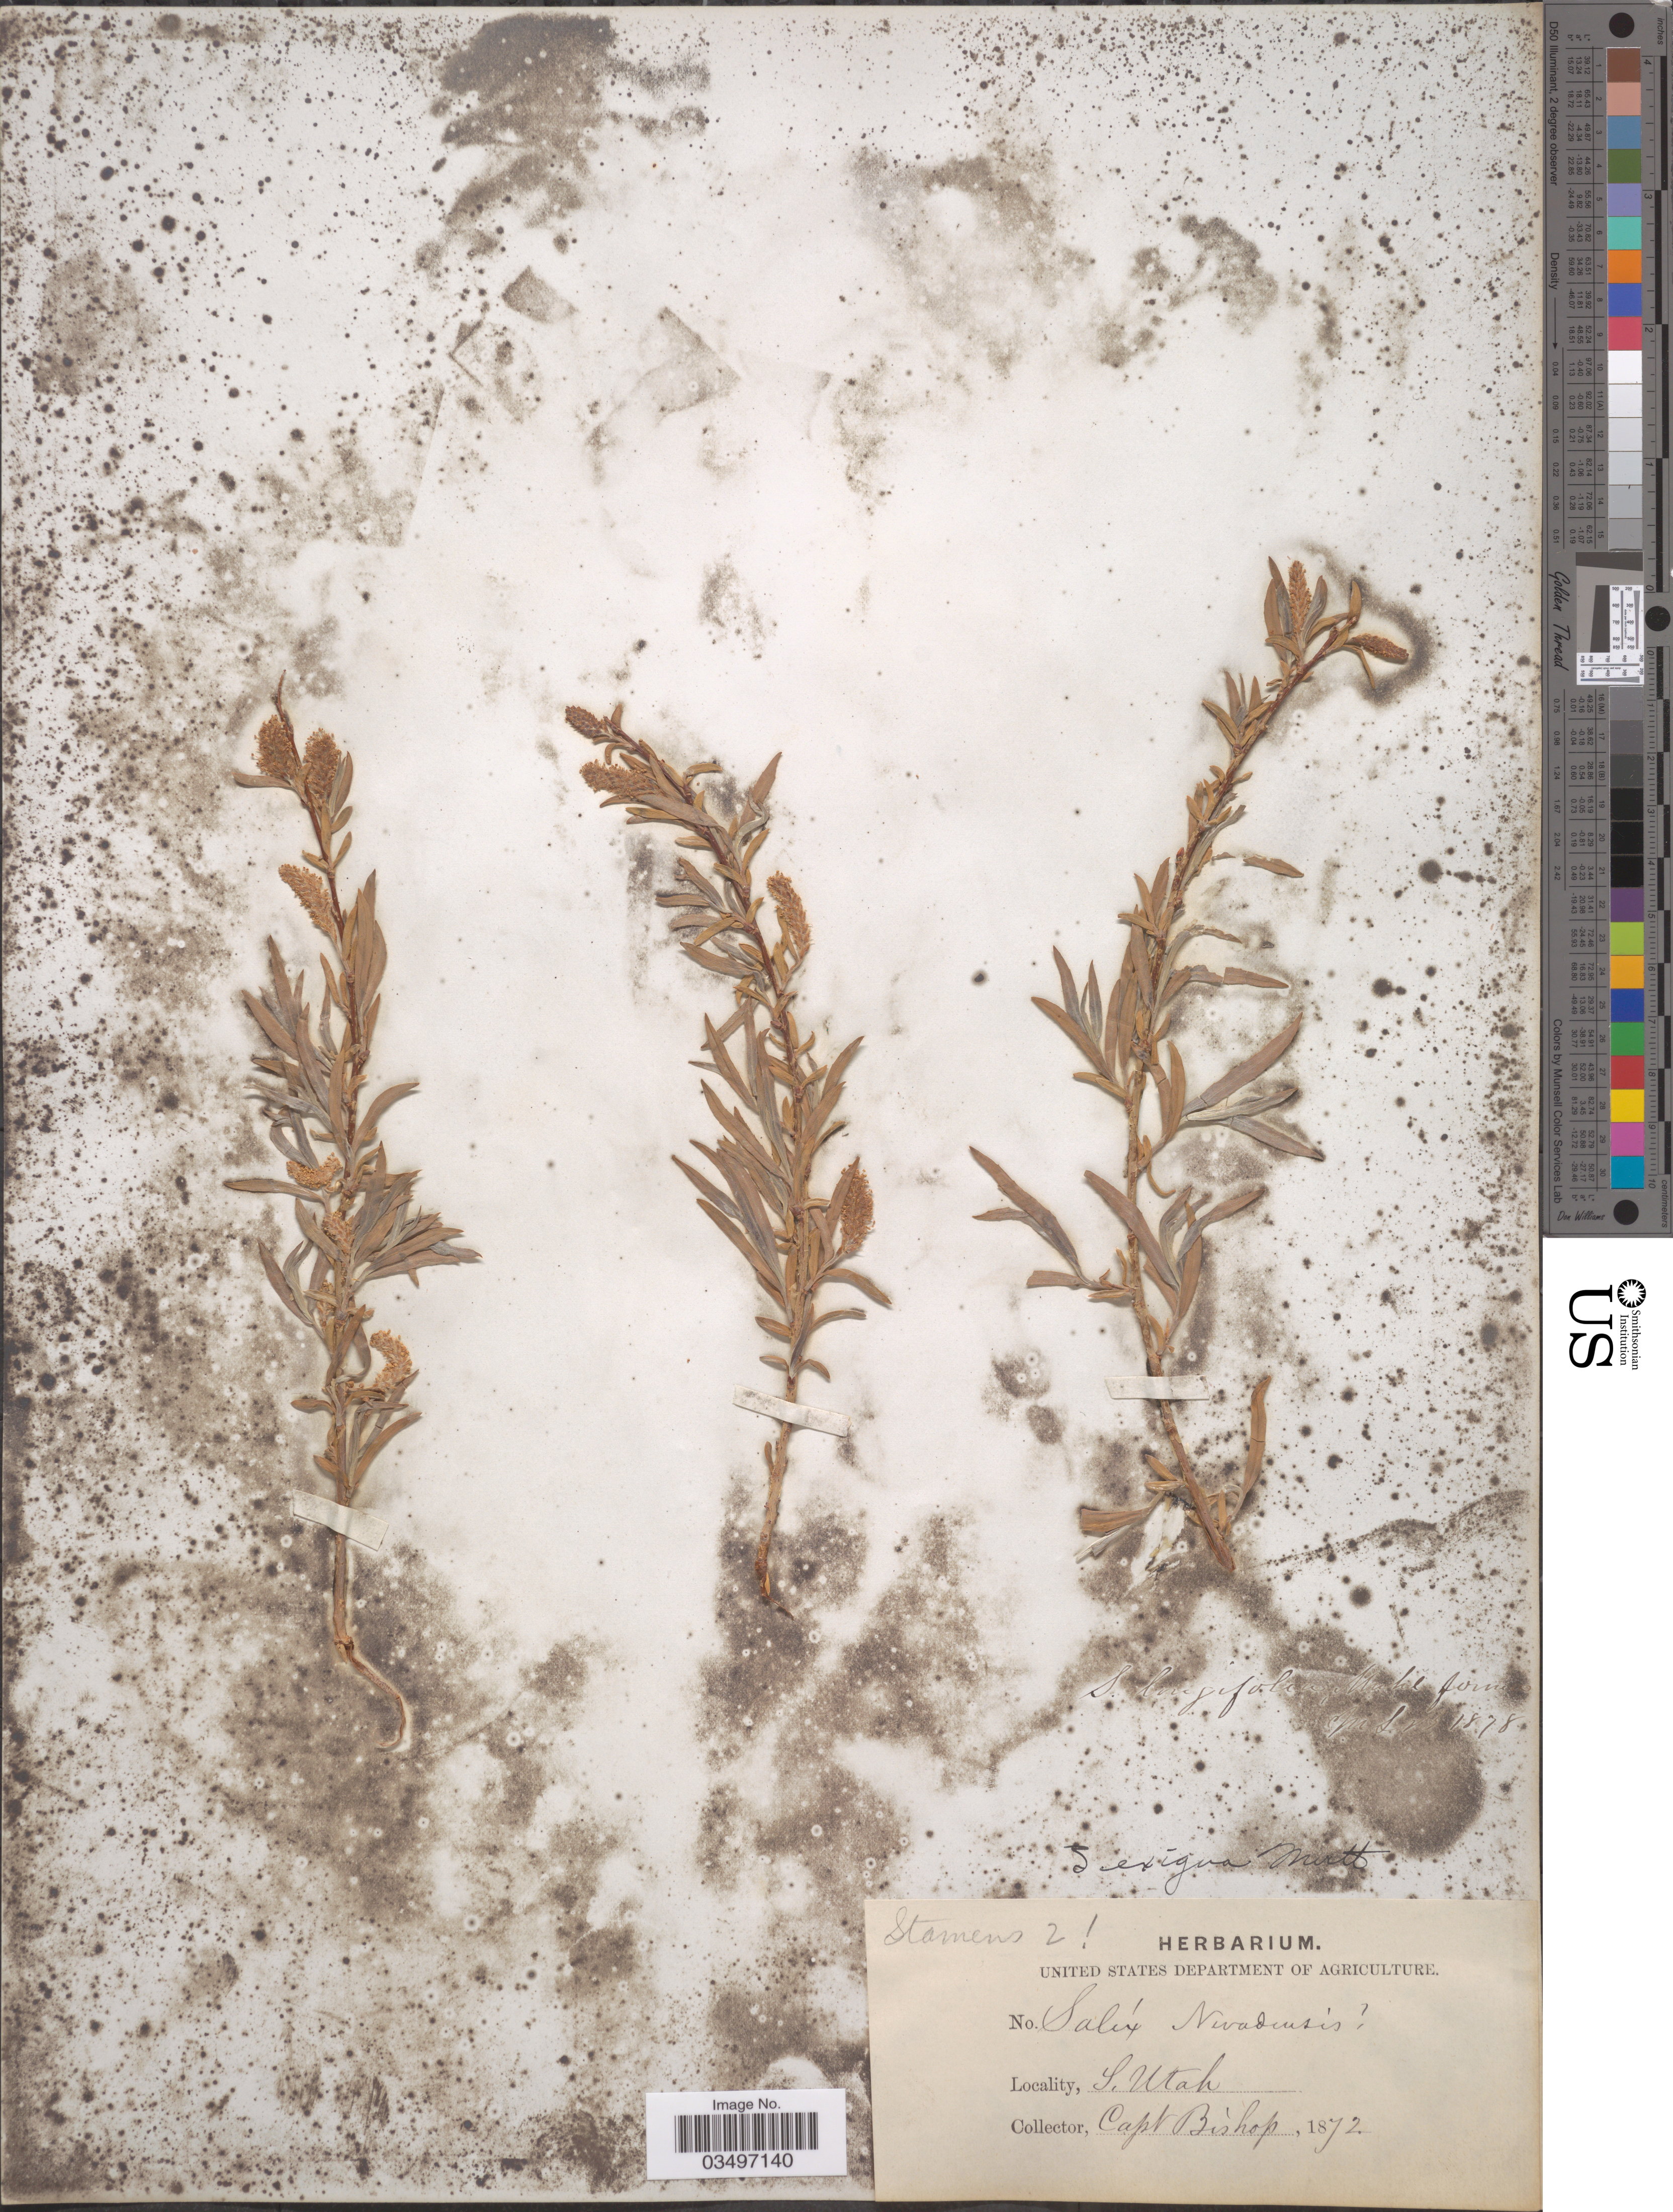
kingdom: Plantae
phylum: Tracheophyta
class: Magnoliopsida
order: Malpighiales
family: Salicaceae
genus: Salix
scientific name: Salix exigua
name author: Nutt.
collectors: F. M. Bishop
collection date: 1872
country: United States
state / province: Utah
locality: S. Utah.